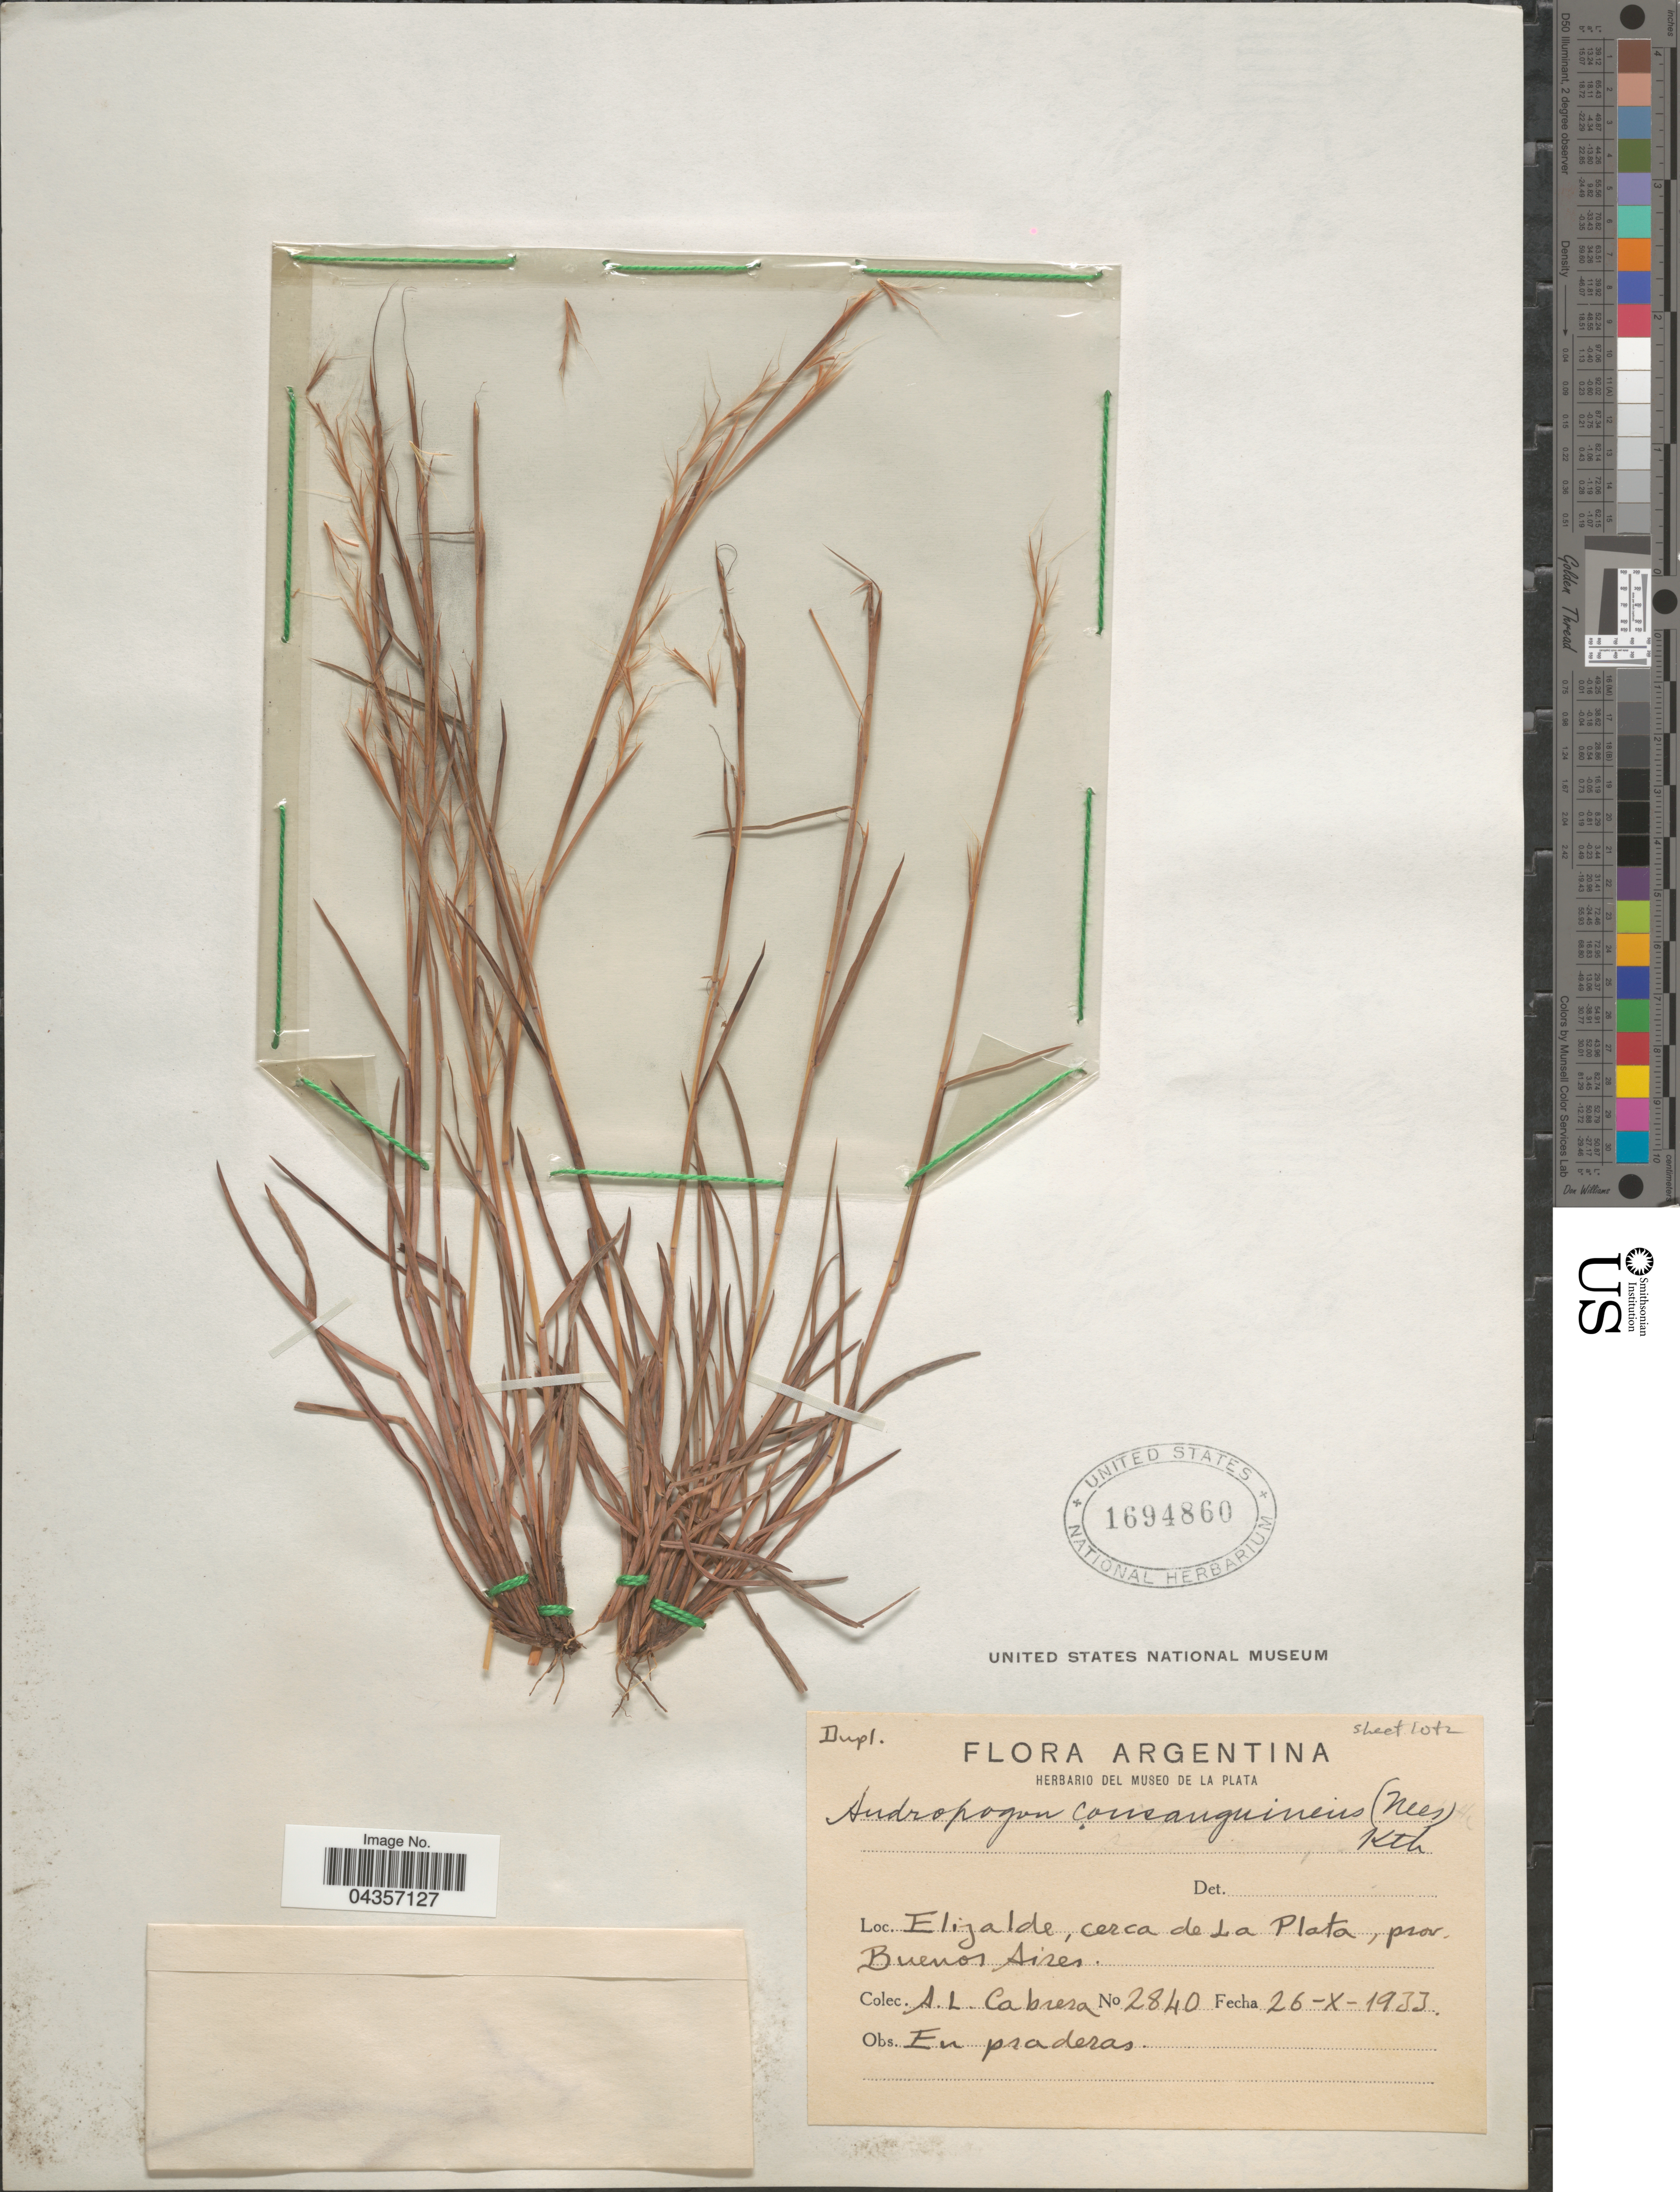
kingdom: Plantae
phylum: Tracheophyta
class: Liliopsida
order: Poales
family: Poaceae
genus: Schizachyrium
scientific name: Schizachyrium spicatum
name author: (Spreng.) Wipff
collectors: A. L. Cabrera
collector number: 2840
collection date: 1933-10-26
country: Argentina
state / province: Buenos Aires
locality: Elizalde, cerca de La Plata.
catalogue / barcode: US 1694860